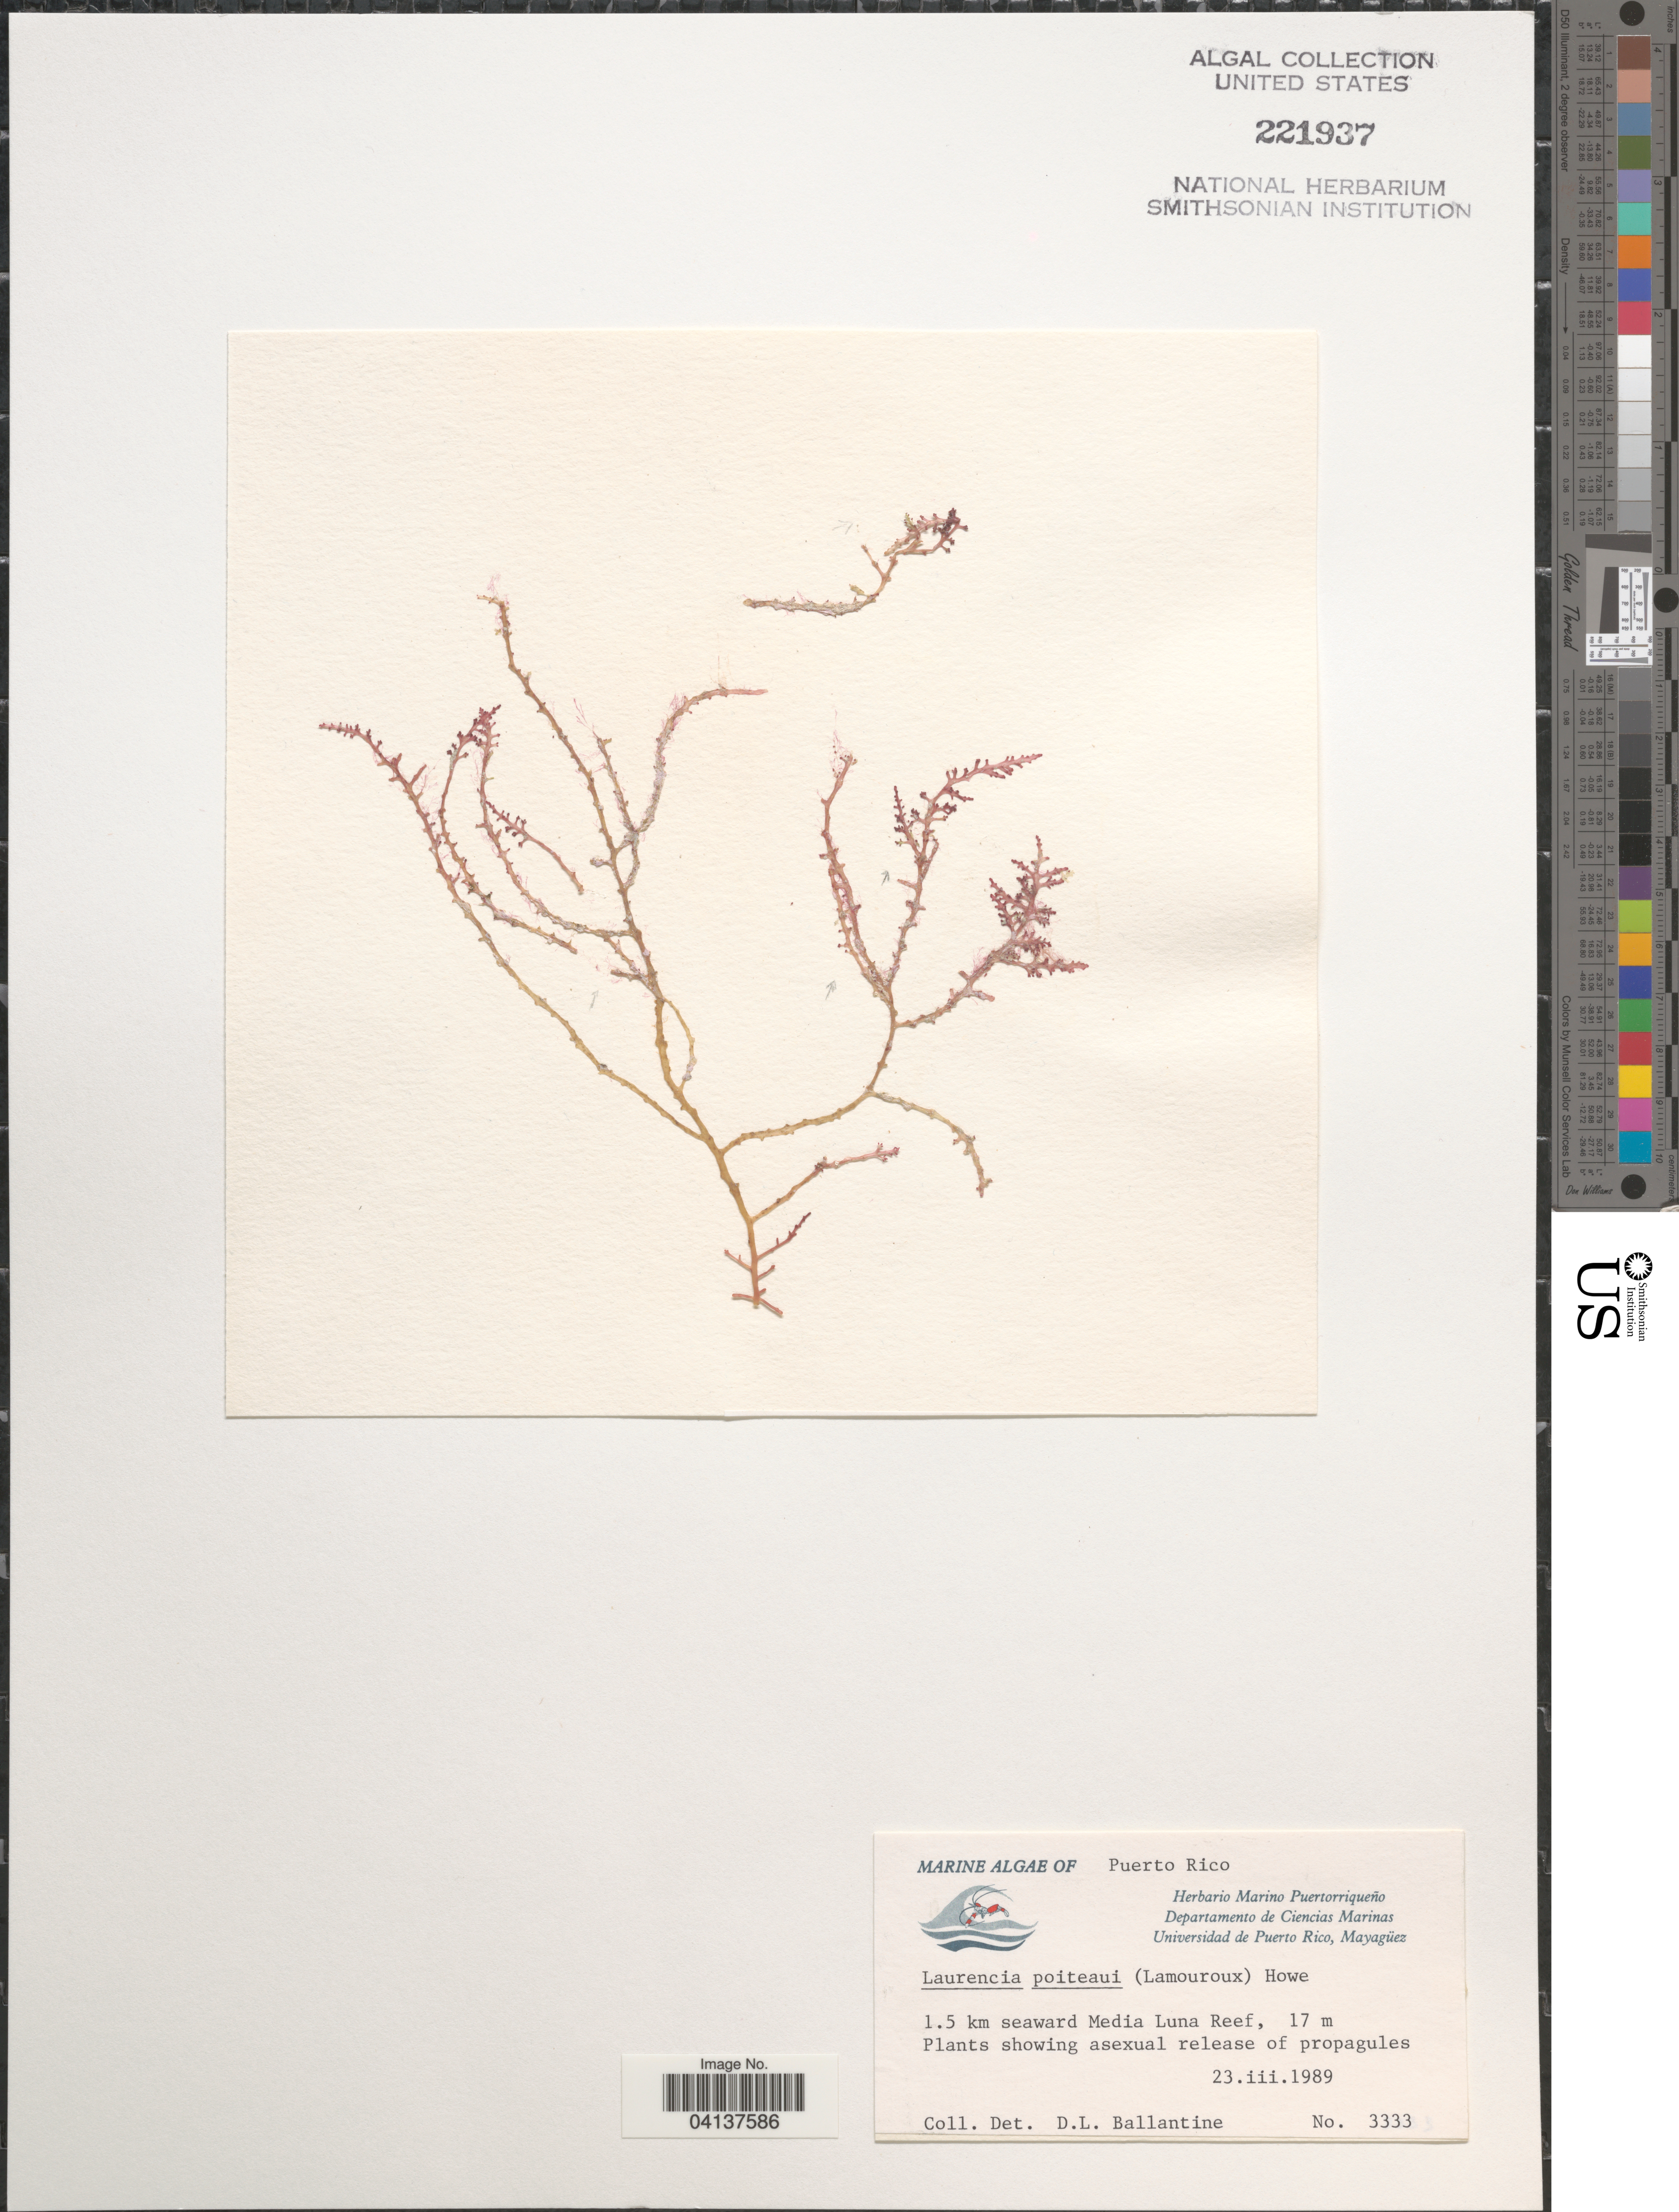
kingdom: Plantae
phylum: Rhodophyta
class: Florideophyceae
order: Ceramiales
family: Rhodomelaceae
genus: Laurencia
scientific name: Laurencia poiteaui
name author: (J.V.Lamouroux) M. Howe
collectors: D.L. Ballantine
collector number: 3333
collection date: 1989-03-23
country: Puerto Rico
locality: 1.5 km seaward Media Luna Reef.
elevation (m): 17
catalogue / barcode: US 221937